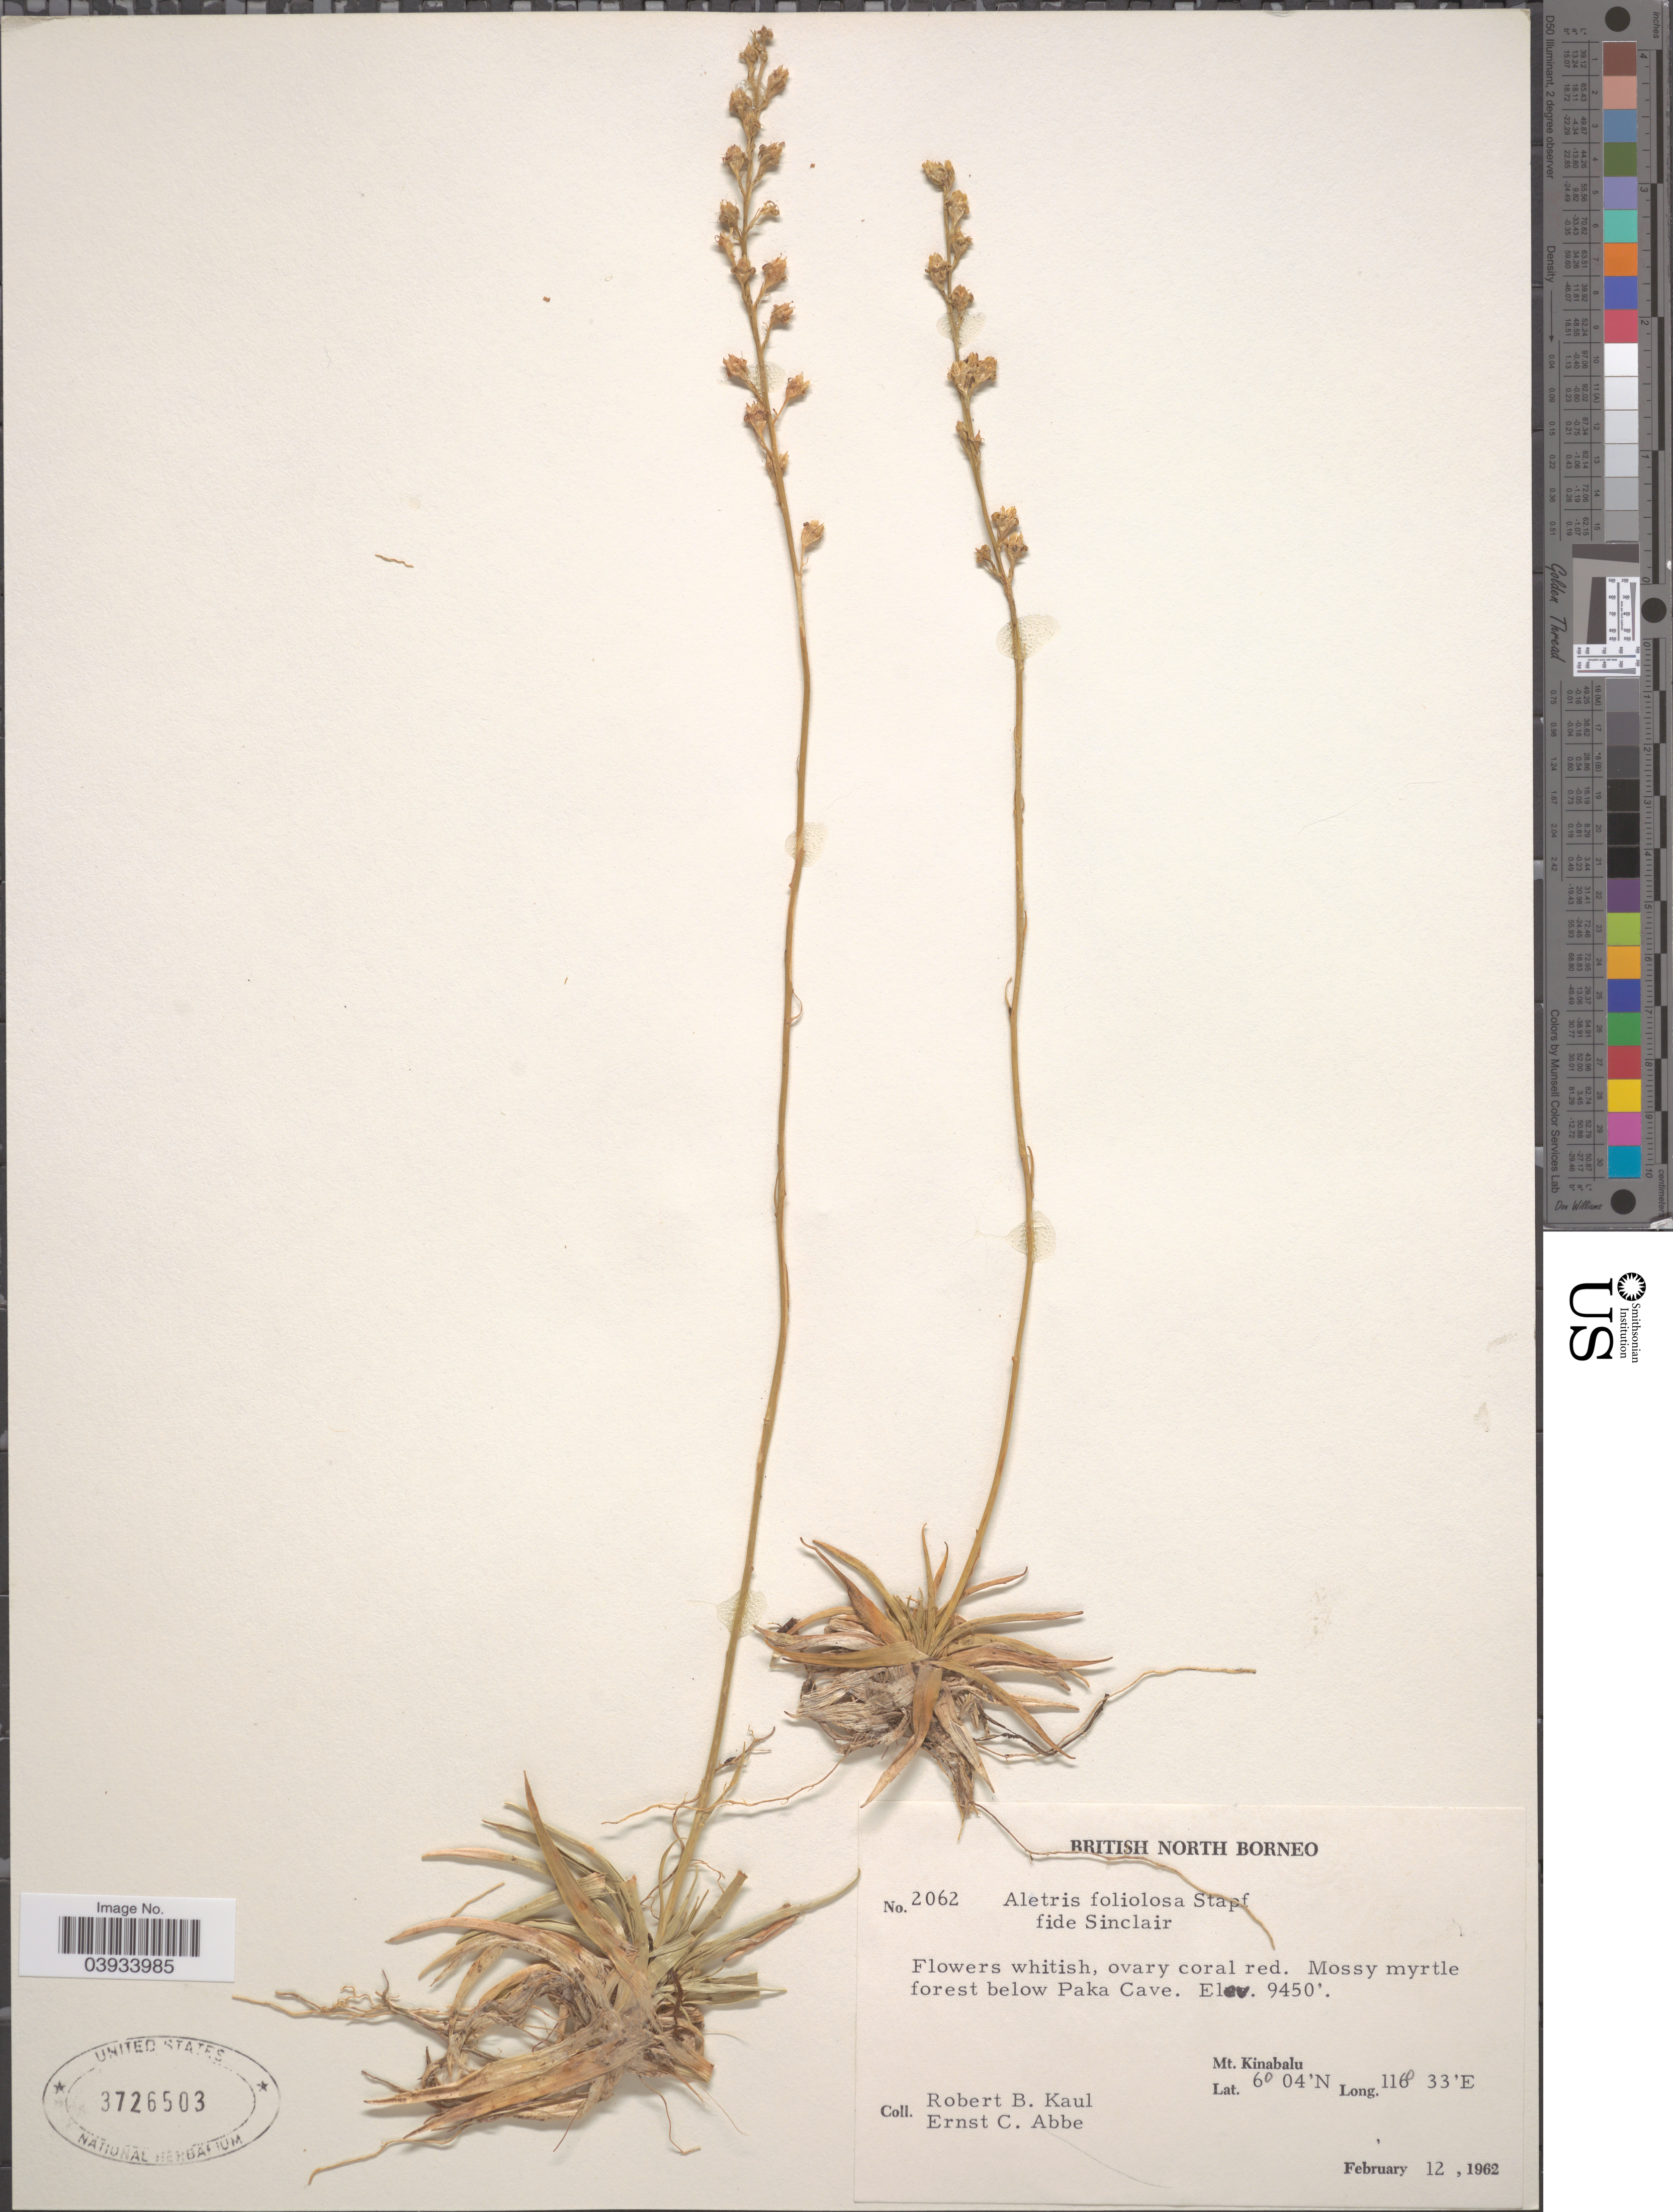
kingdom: Plantae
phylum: Tracheophyta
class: Liliopsida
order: Dioscoreales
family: Nartheciaceae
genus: Aletris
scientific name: Aletris foliolosa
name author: Stapf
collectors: R. Kaul & E. C. Abbe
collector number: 2062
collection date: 1962-02-12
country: Malaysia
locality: British North Borneo. Below Paka Cave. Mt. Kinabalu.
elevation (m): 2880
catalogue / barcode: US 3726503